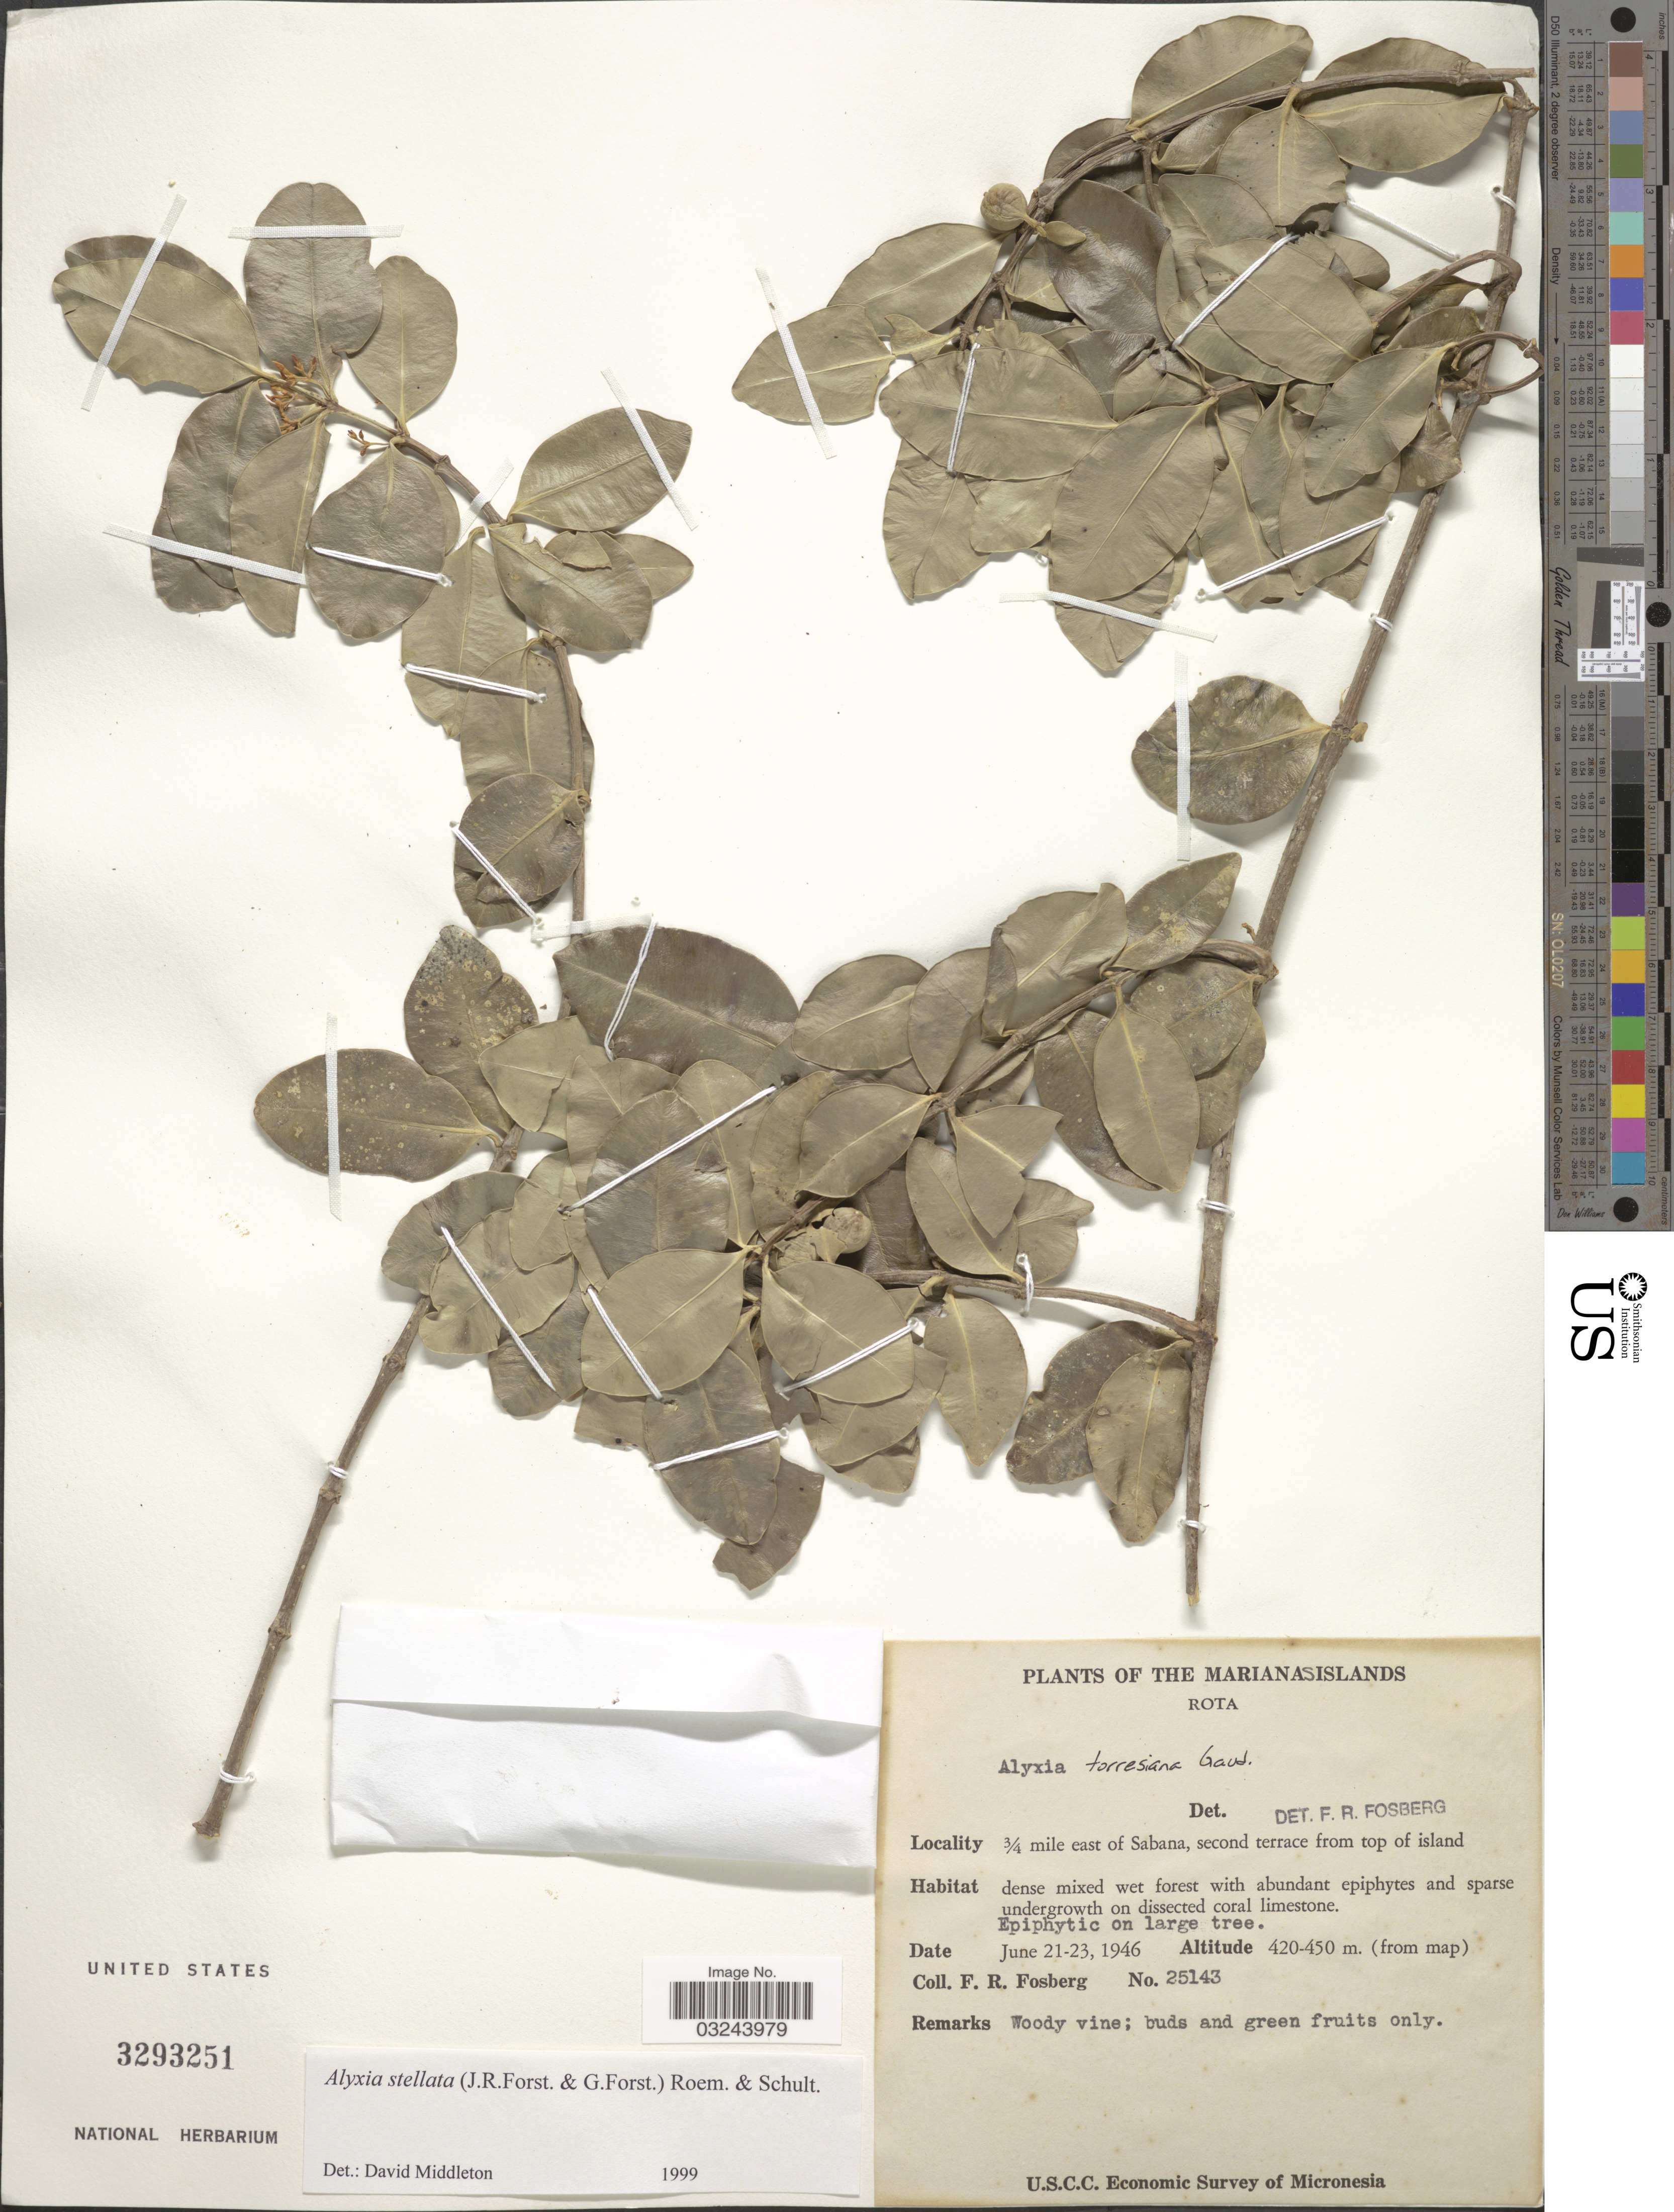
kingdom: Plantae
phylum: Tracheophyta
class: Magnoliopsida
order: Gentianales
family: Apocynaceae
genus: Alyxia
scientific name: Alyxia stellata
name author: (J.R. Forst. & G. Forst.) Roem. & Schult.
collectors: F. R. Fosberg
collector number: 25143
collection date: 1946-06-21/1946-06-23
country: Northern Mariana Islands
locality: Marianas Islands. Rota. 3/4 mile east of Sabana, second terrace from top of island.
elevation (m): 420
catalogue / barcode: US 3293251